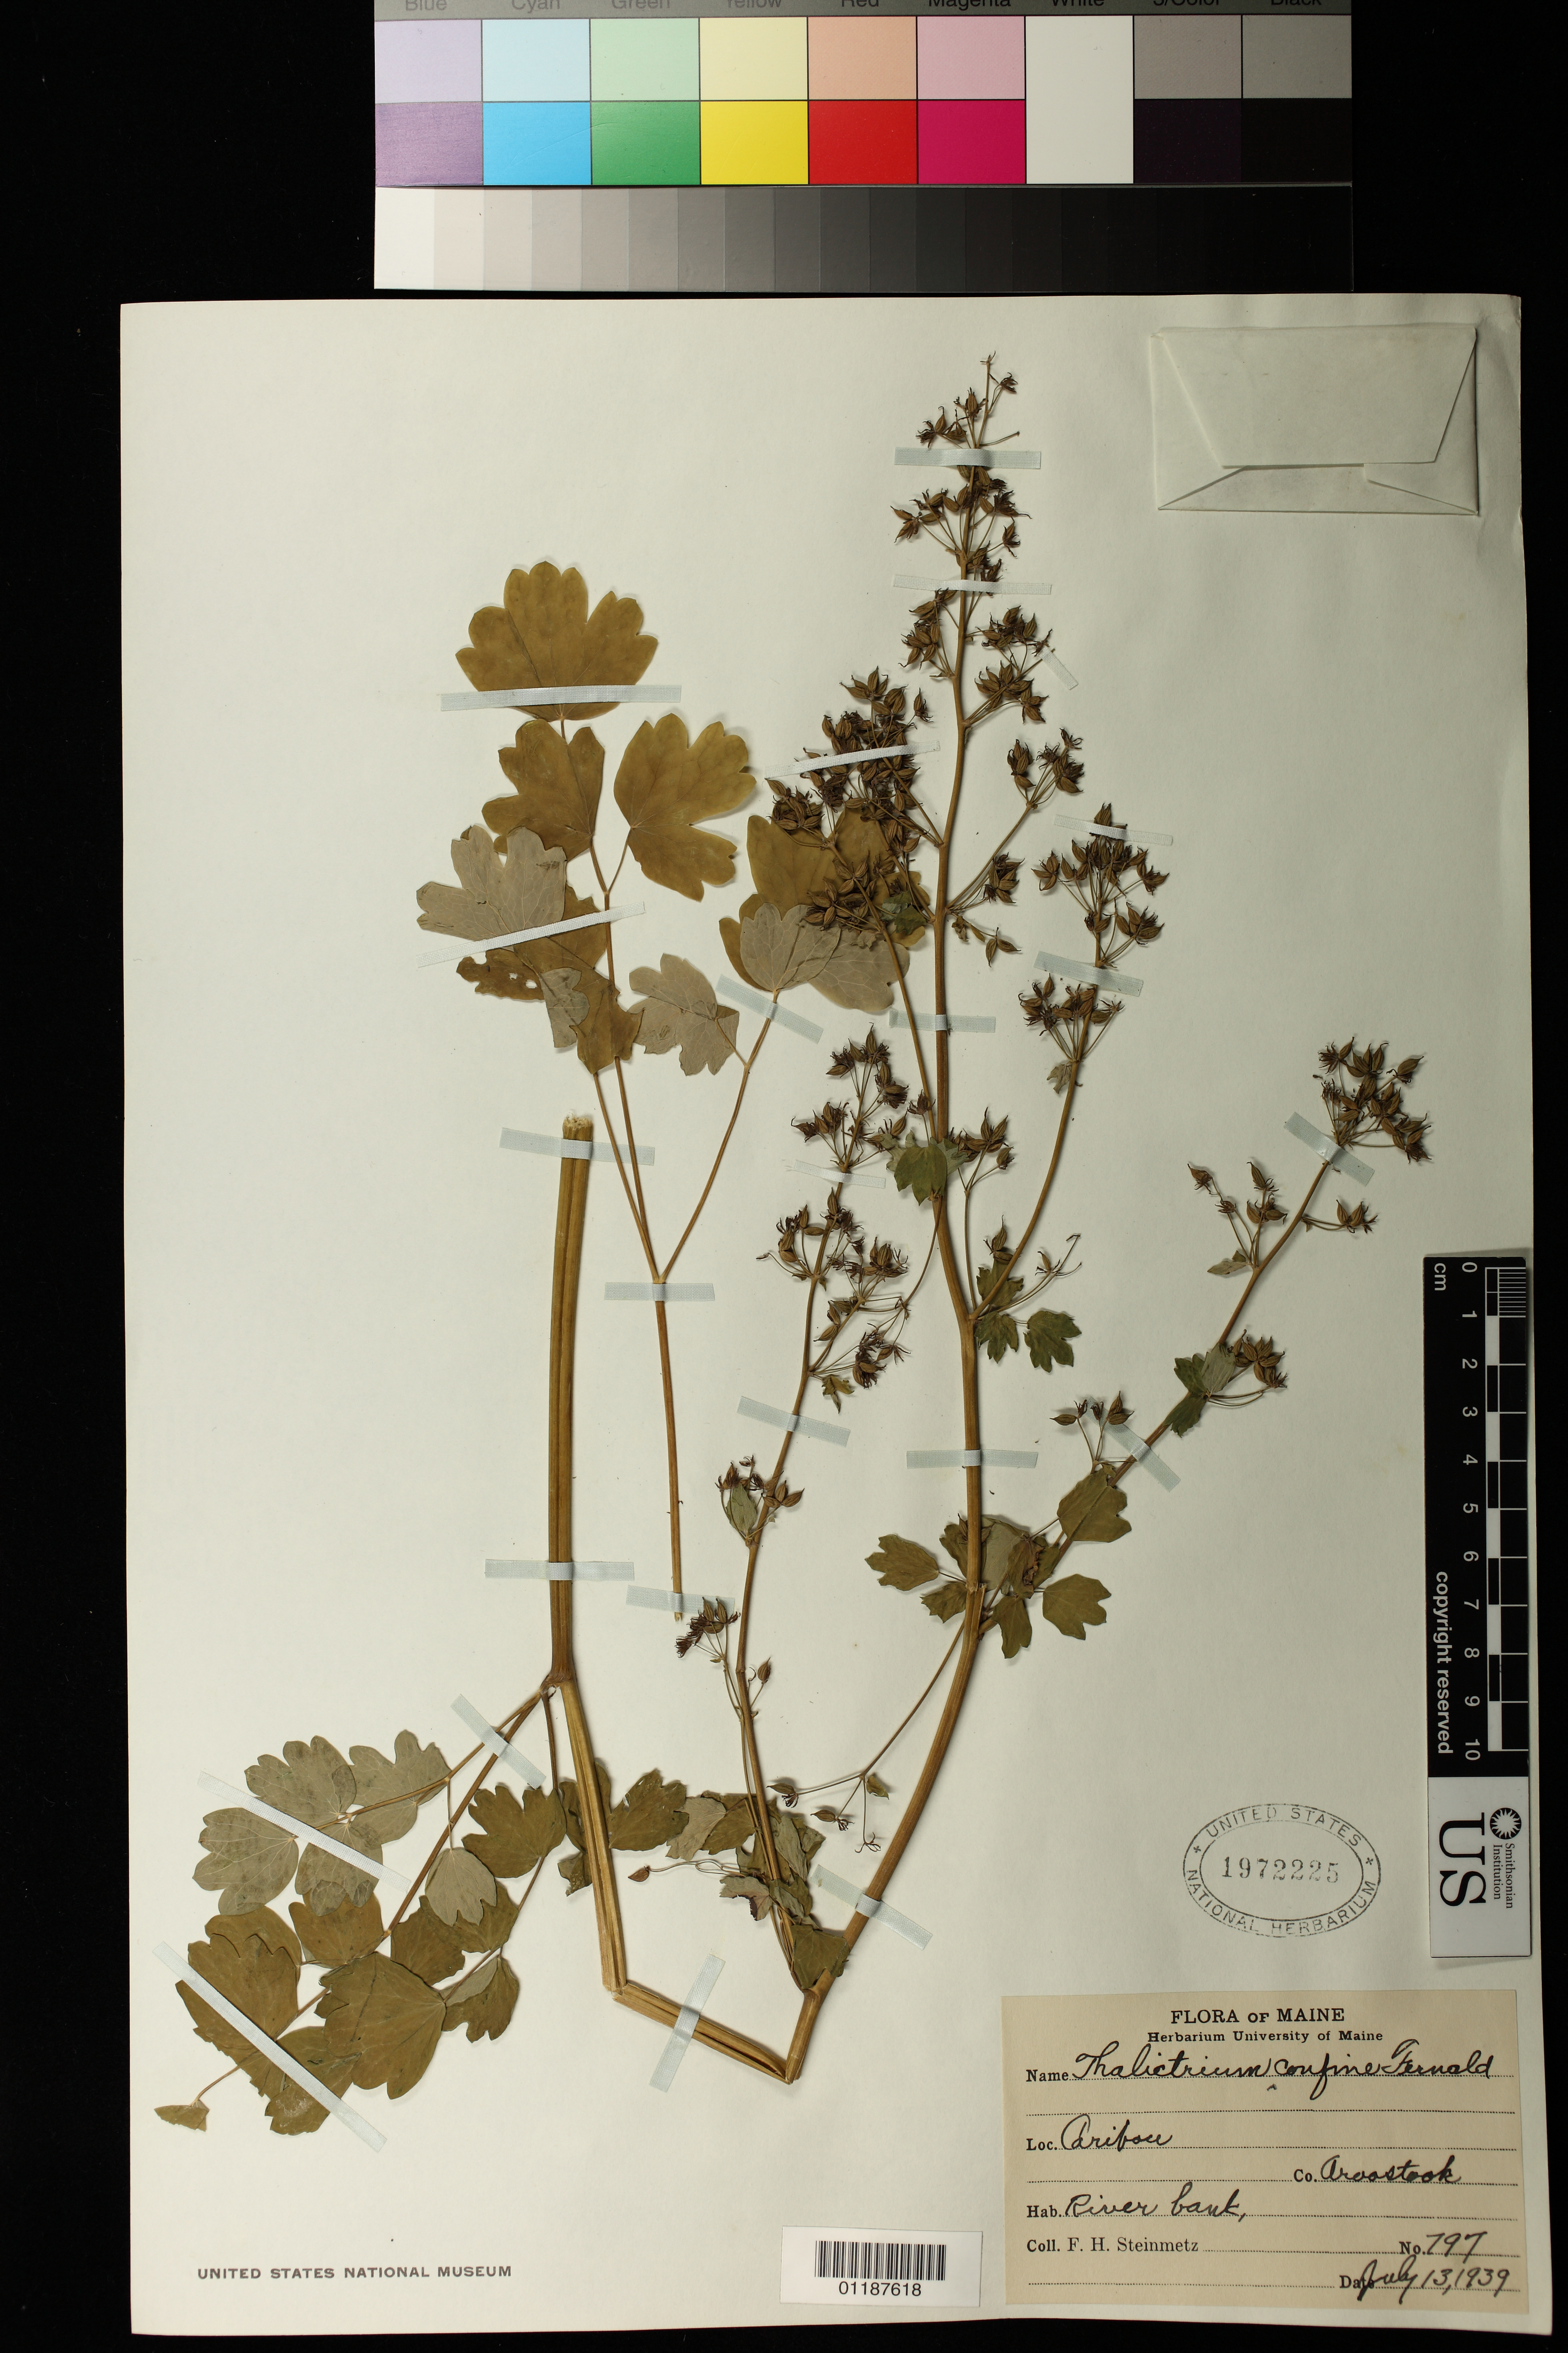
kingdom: Plantae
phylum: Tracheophyta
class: Magnoliopsida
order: Ranunculales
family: Ranunculaceae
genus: Thalictrum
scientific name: Thalictrum confine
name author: Fernald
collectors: F. H. Steinmetz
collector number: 797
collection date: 1939-07-13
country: United States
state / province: Maine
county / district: Aroostook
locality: Caribou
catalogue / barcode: US 1972225